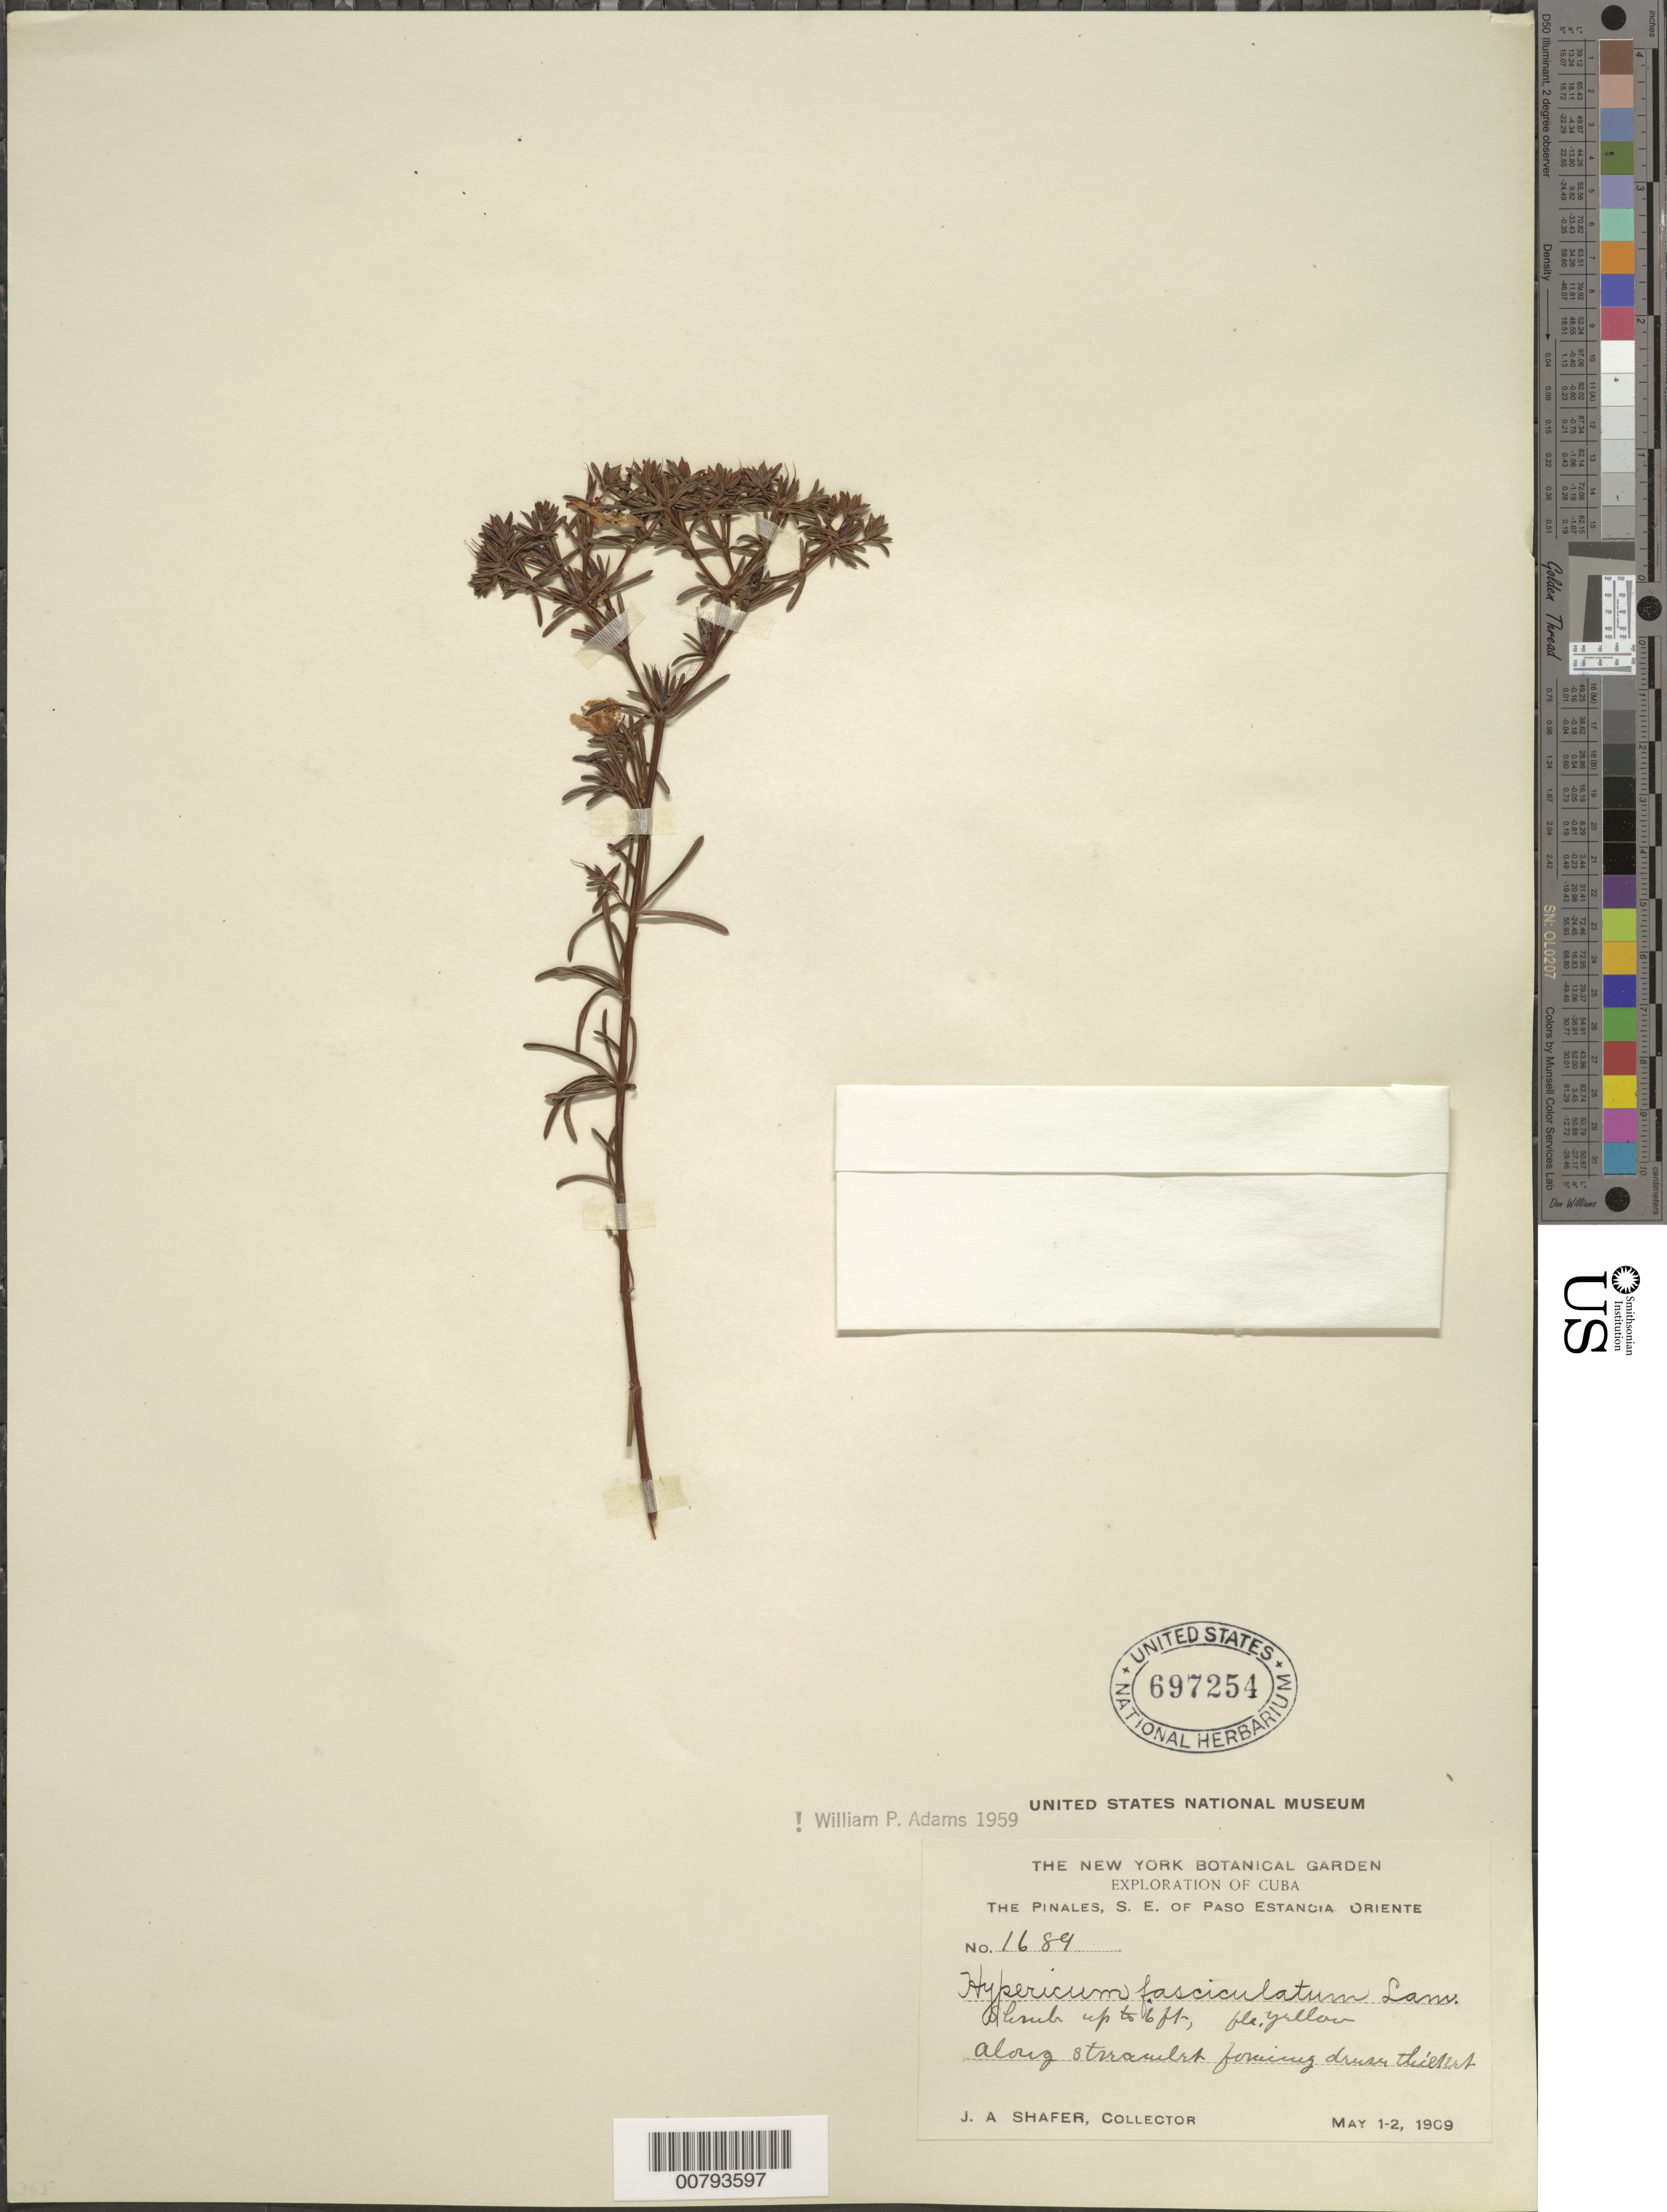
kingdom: Plantae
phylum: Tracheophyta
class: Magnoliopsida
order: Malpighiales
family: Hypericaceae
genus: Hypericum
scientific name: Hypericum fasciculatum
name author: Lam.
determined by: Adams, W. P.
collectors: J. A. Shafer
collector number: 1689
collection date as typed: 01 May 1909 to 01 May 1909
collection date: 1909-05-01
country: Cuba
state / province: Oriente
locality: The Pinales, S.E. of Paso Estancia; along "st--rauilrt forceiueg drusy tleielert" (sp?)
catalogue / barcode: US 697254